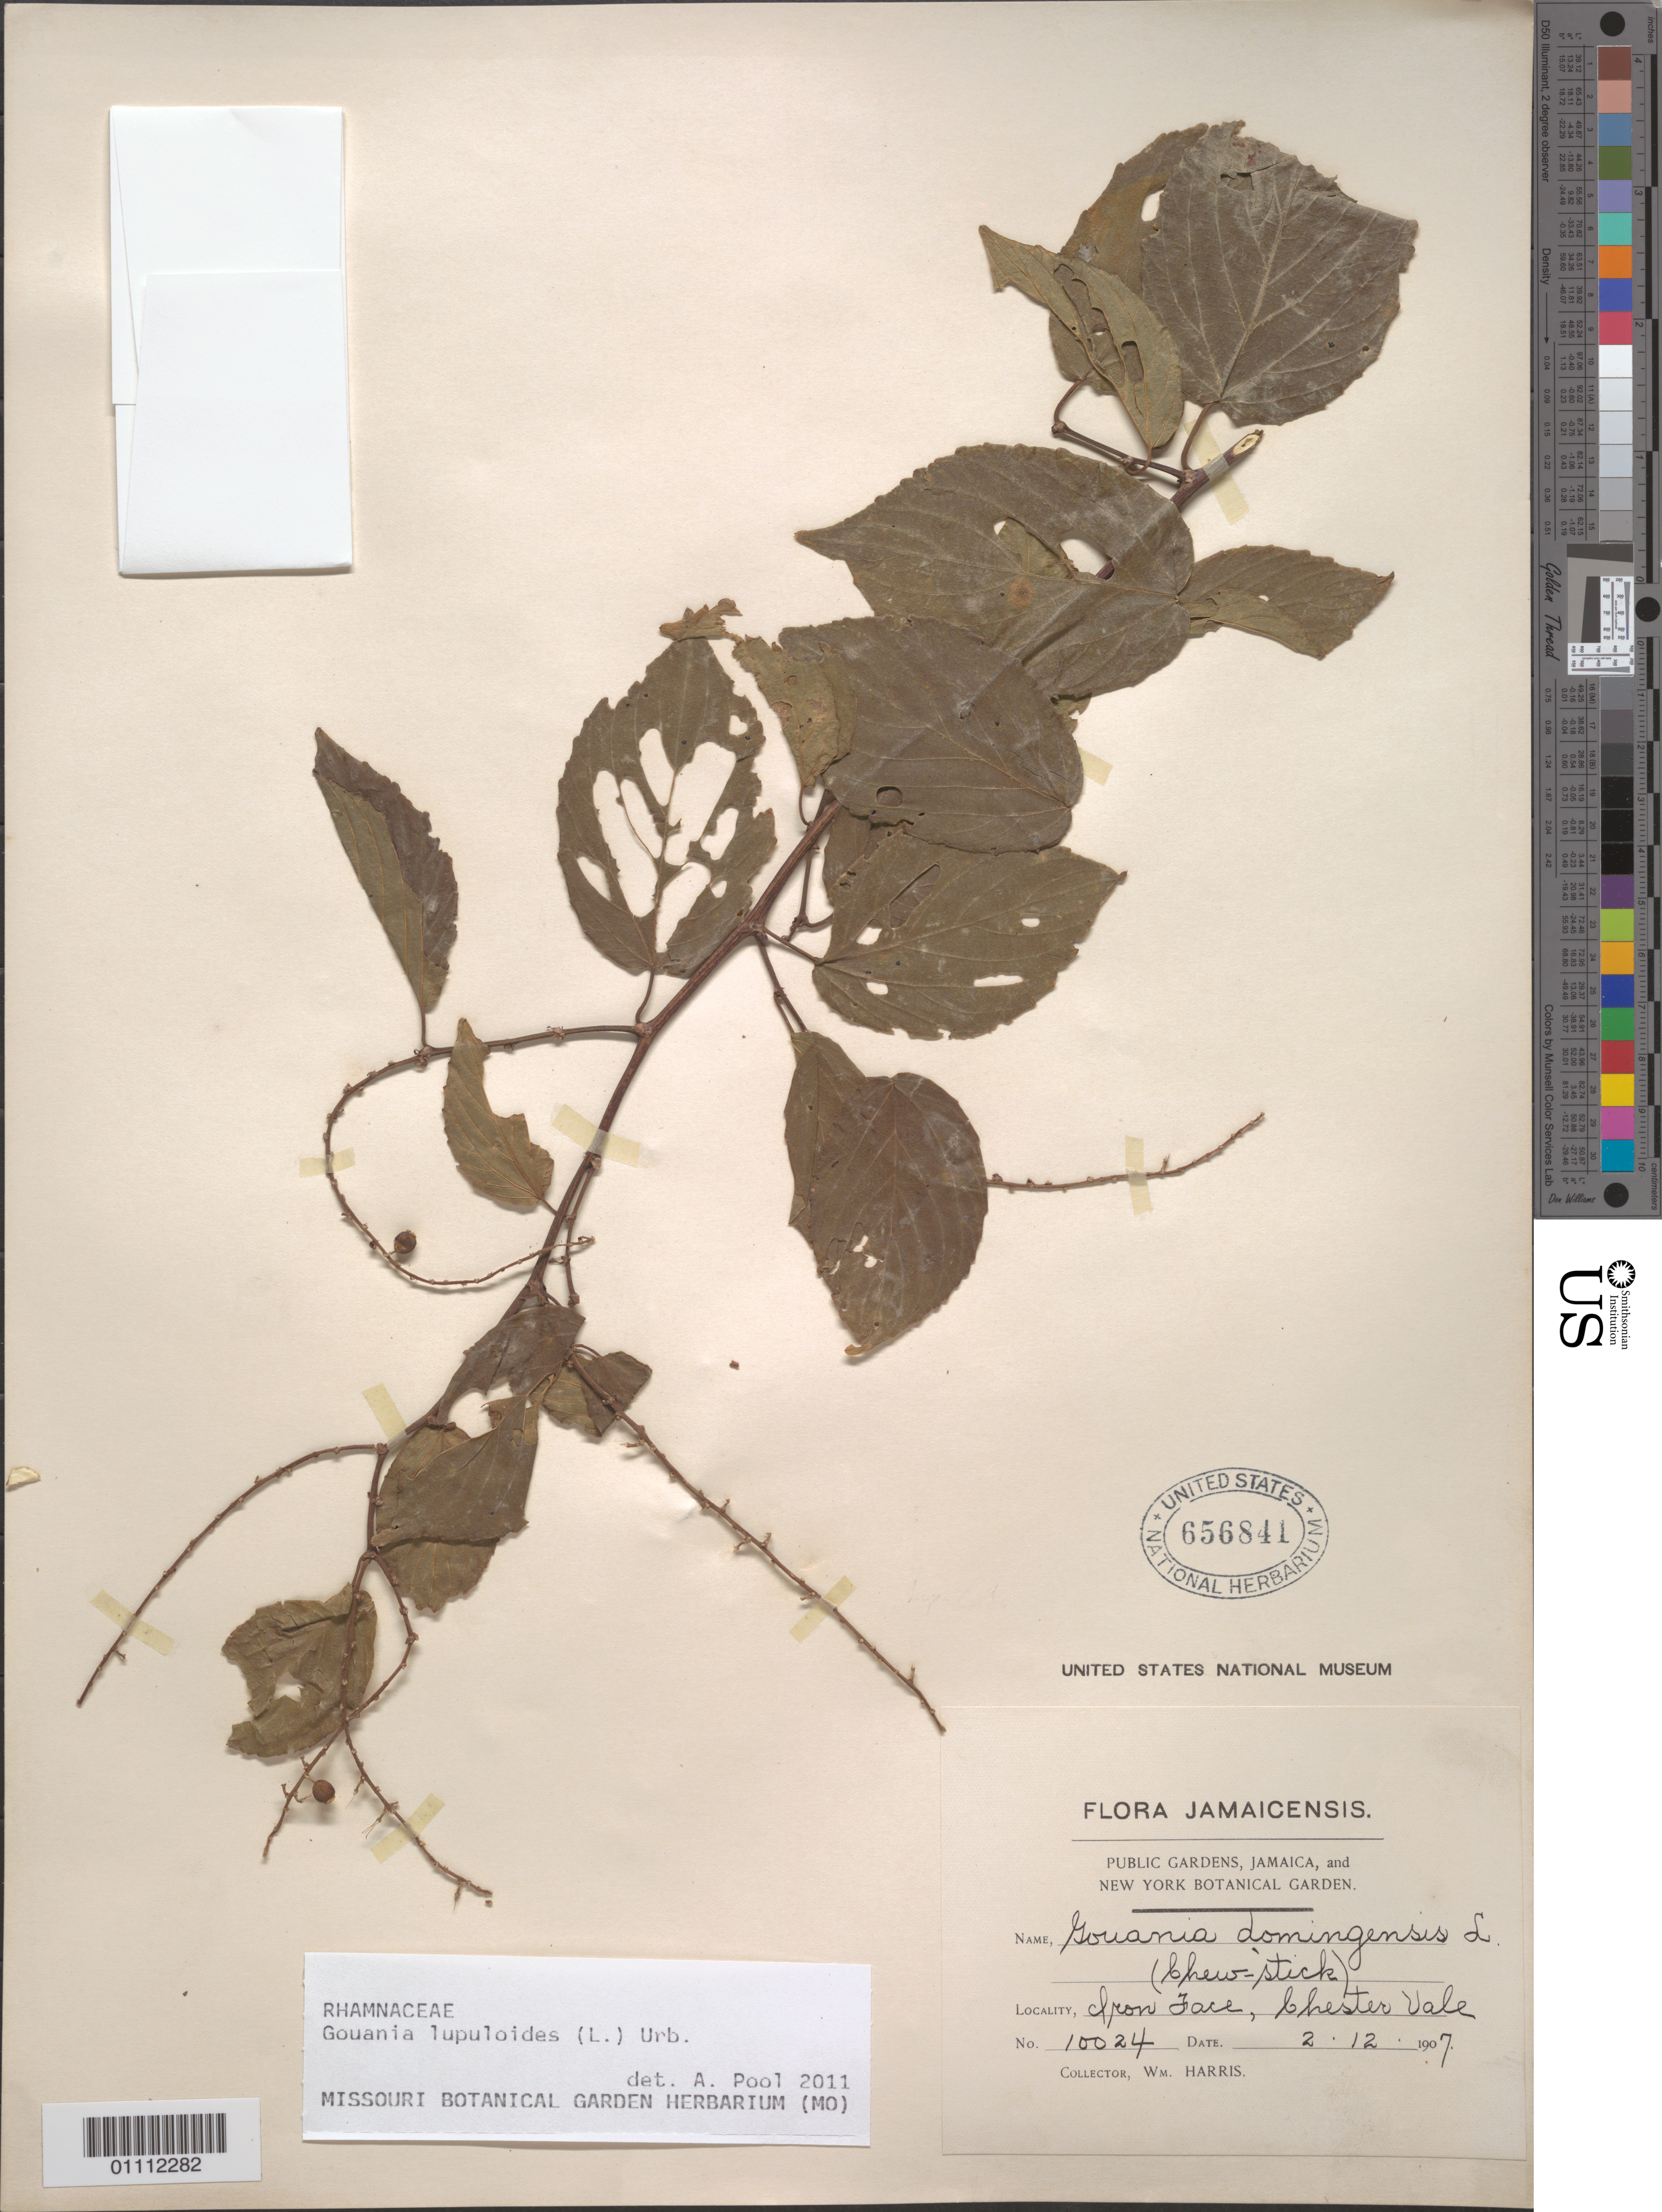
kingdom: Plantae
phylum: Tracheophyta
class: Magnoliopsida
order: Rosales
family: Rhamnaceae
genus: Gouania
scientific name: Gouania lupuloides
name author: (L.) Urb.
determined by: Pool, A., (MO), Missouri Botanical Garden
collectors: W. Harris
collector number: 10024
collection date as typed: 02 Dec 1907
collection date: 1907-12-02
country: Jamaica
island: Jamaica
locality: Iron Face, Chester Vale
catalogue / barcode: US 656841